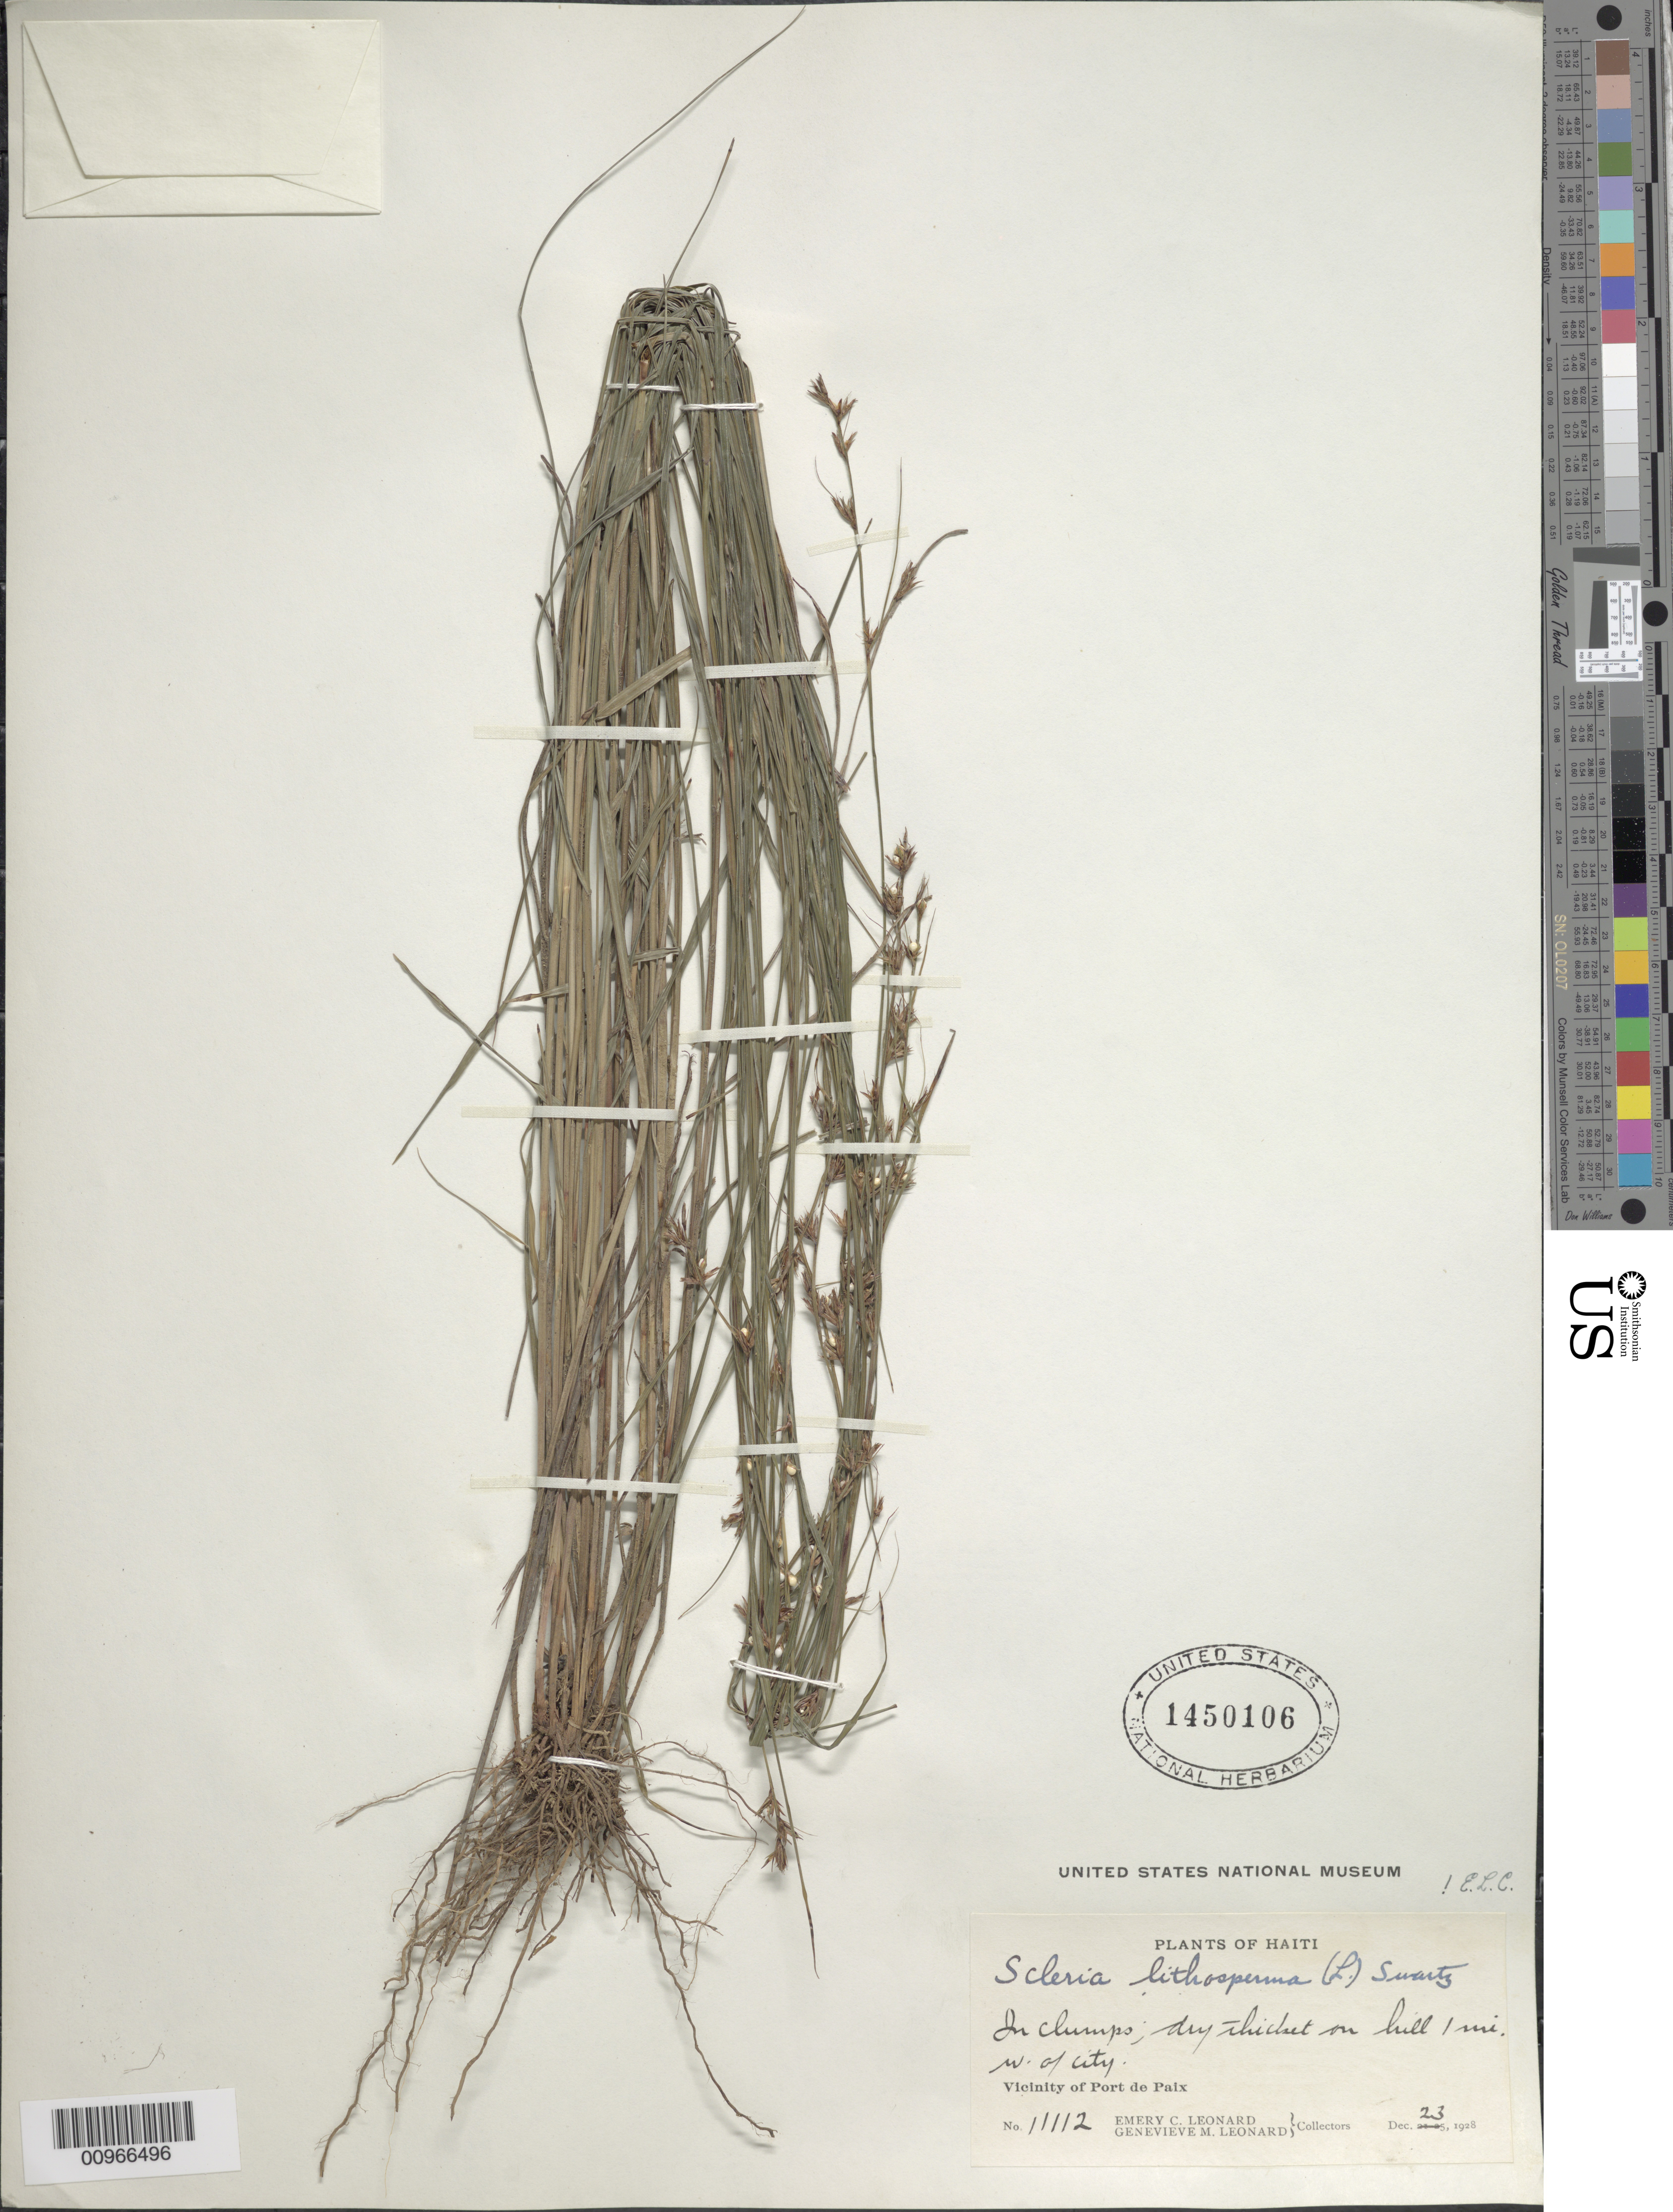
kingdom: Plantae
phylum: Tracheophyta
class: Liliopsida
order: Poales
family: Cyperaceae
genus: Scleria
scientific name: Scleria lithosperma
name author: (L.) Sw.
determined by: Core, E. L.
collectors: E. C. Leonard & G. M. Leonard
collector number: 11112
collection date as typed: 23 Dec 1928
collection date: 1928-12-23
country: Haiti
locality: Vicinity of Part de Paix, hill 1 mi W of city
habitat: Dry thicket on hill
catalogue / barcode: US 1450106